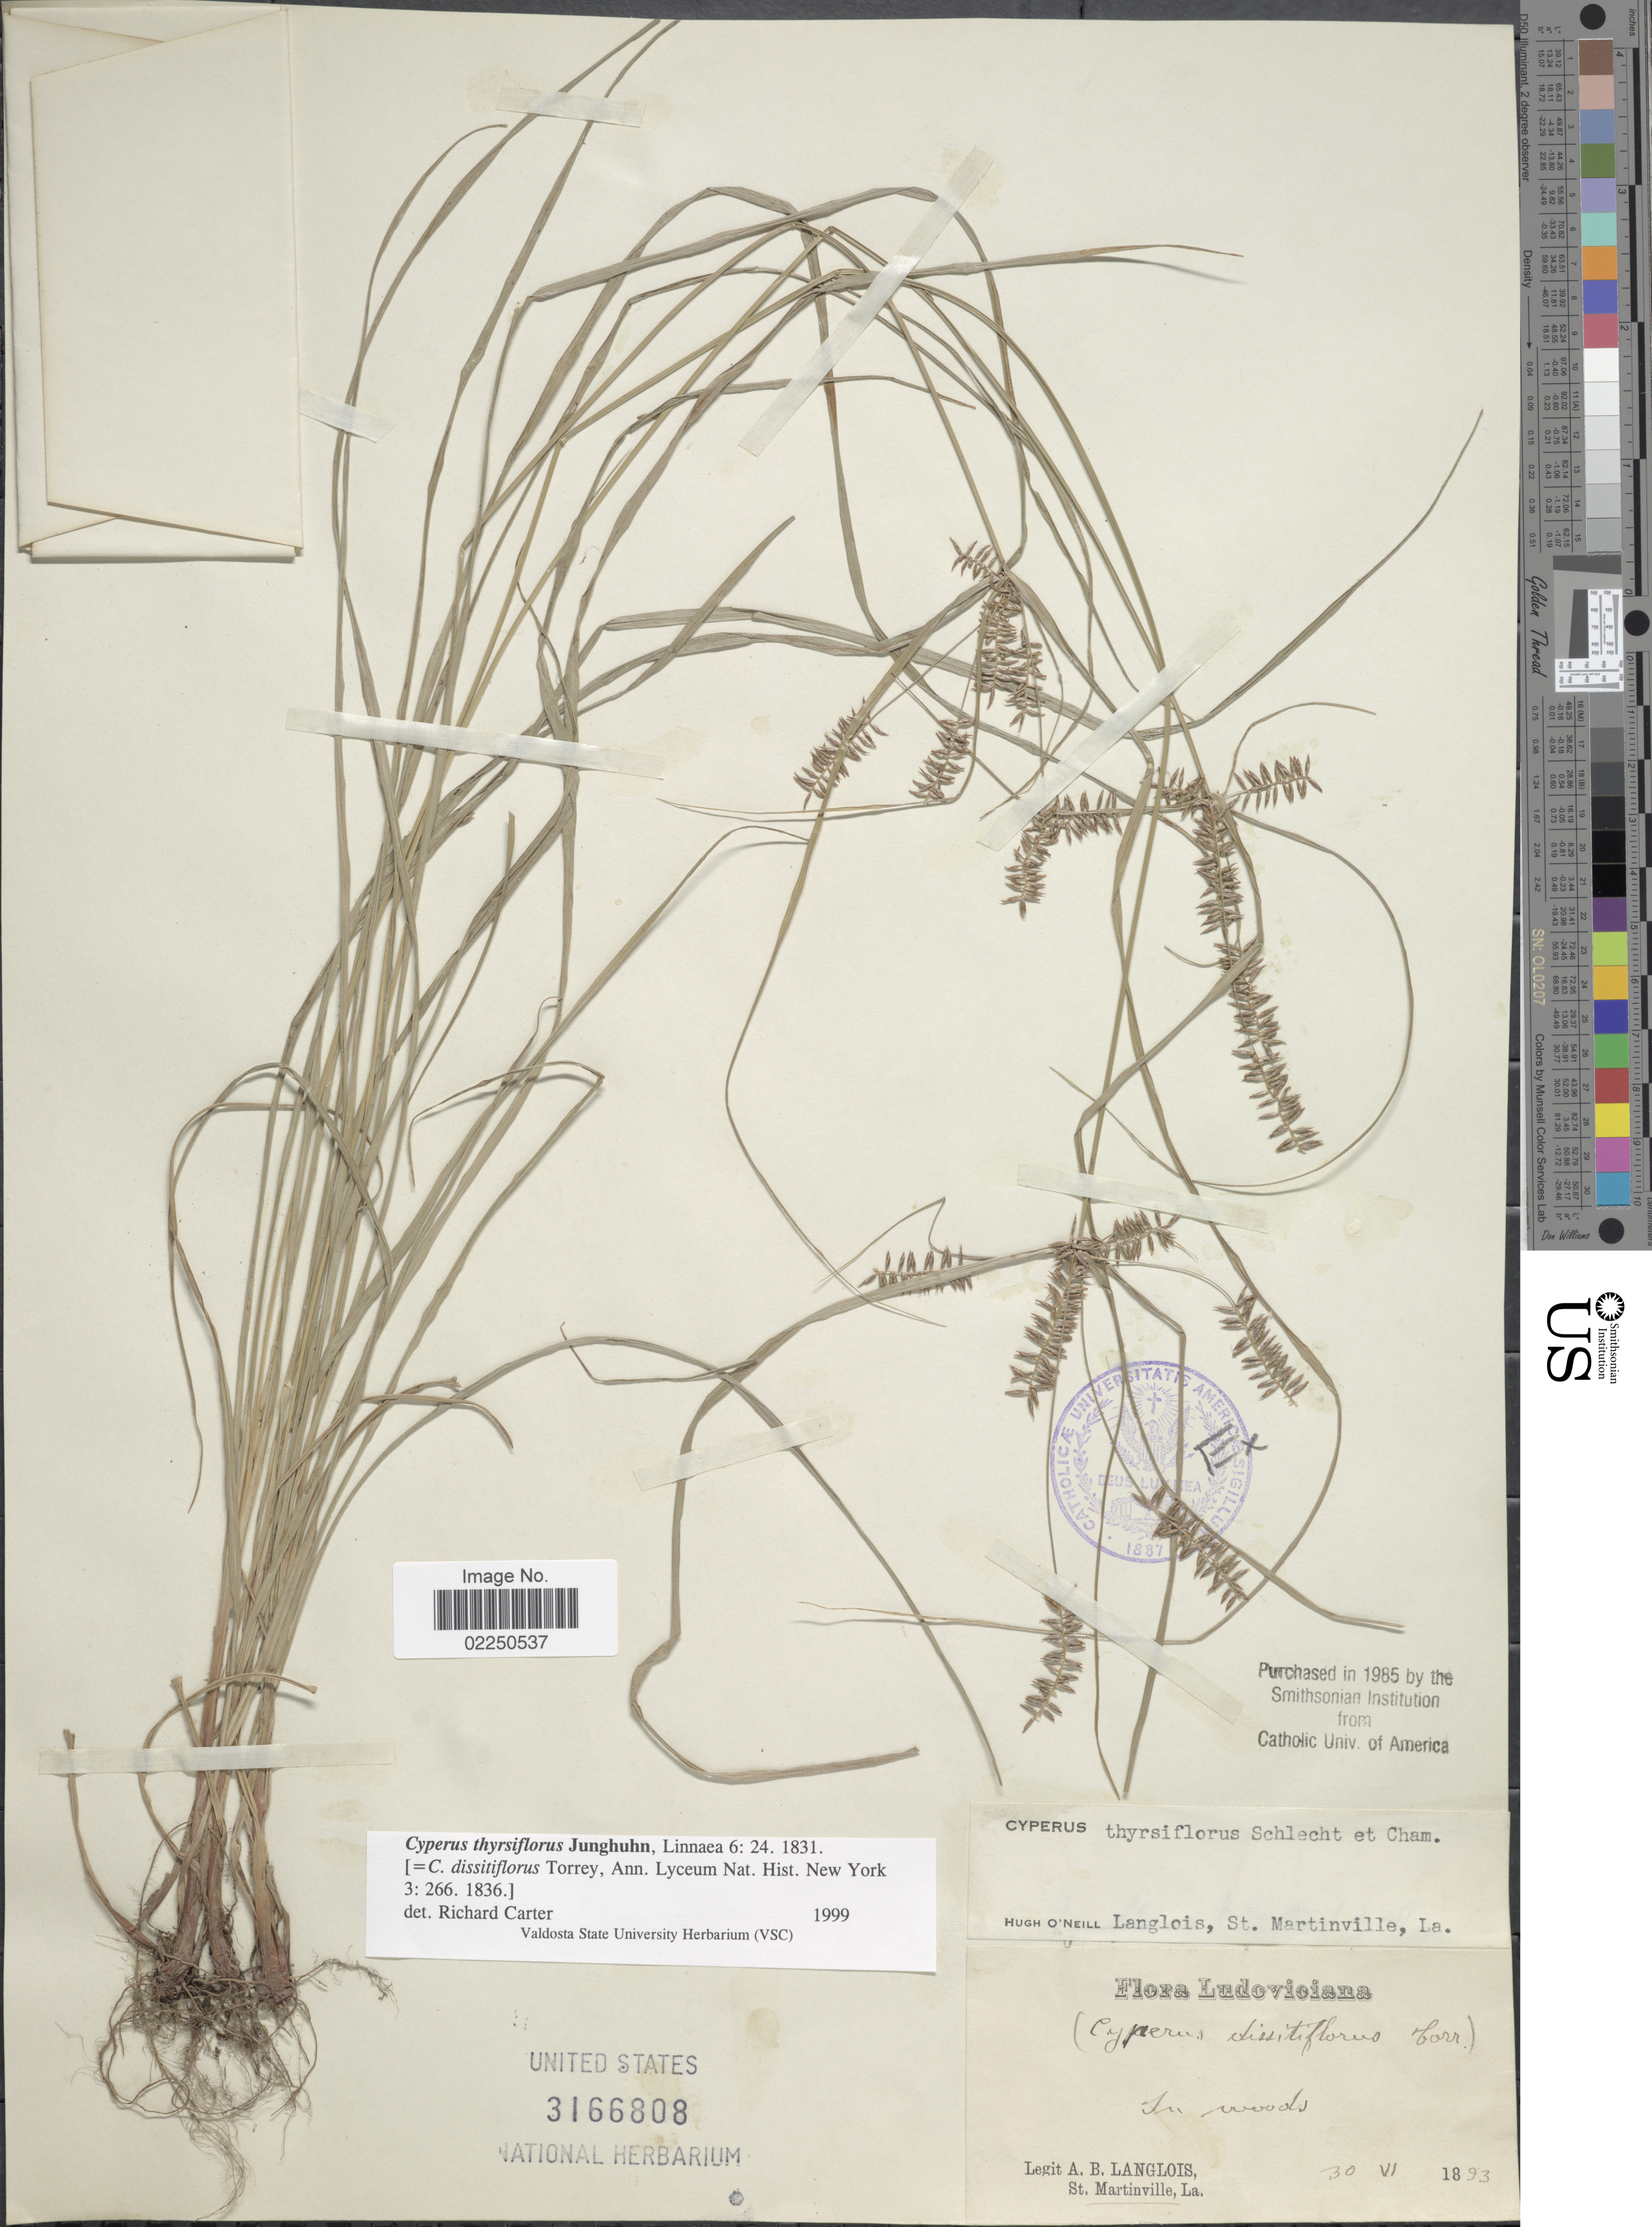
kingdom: Plantae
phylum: Tracheophyta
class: Liliopsida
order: Poales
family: Cyperaceae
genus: Cyperus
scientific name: Cyperus thyrsiflorus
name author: Jungh.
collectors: A. Langlois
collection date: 1893-06-30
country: United States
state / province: Louisiana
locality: In woods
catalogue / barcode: US 3166808